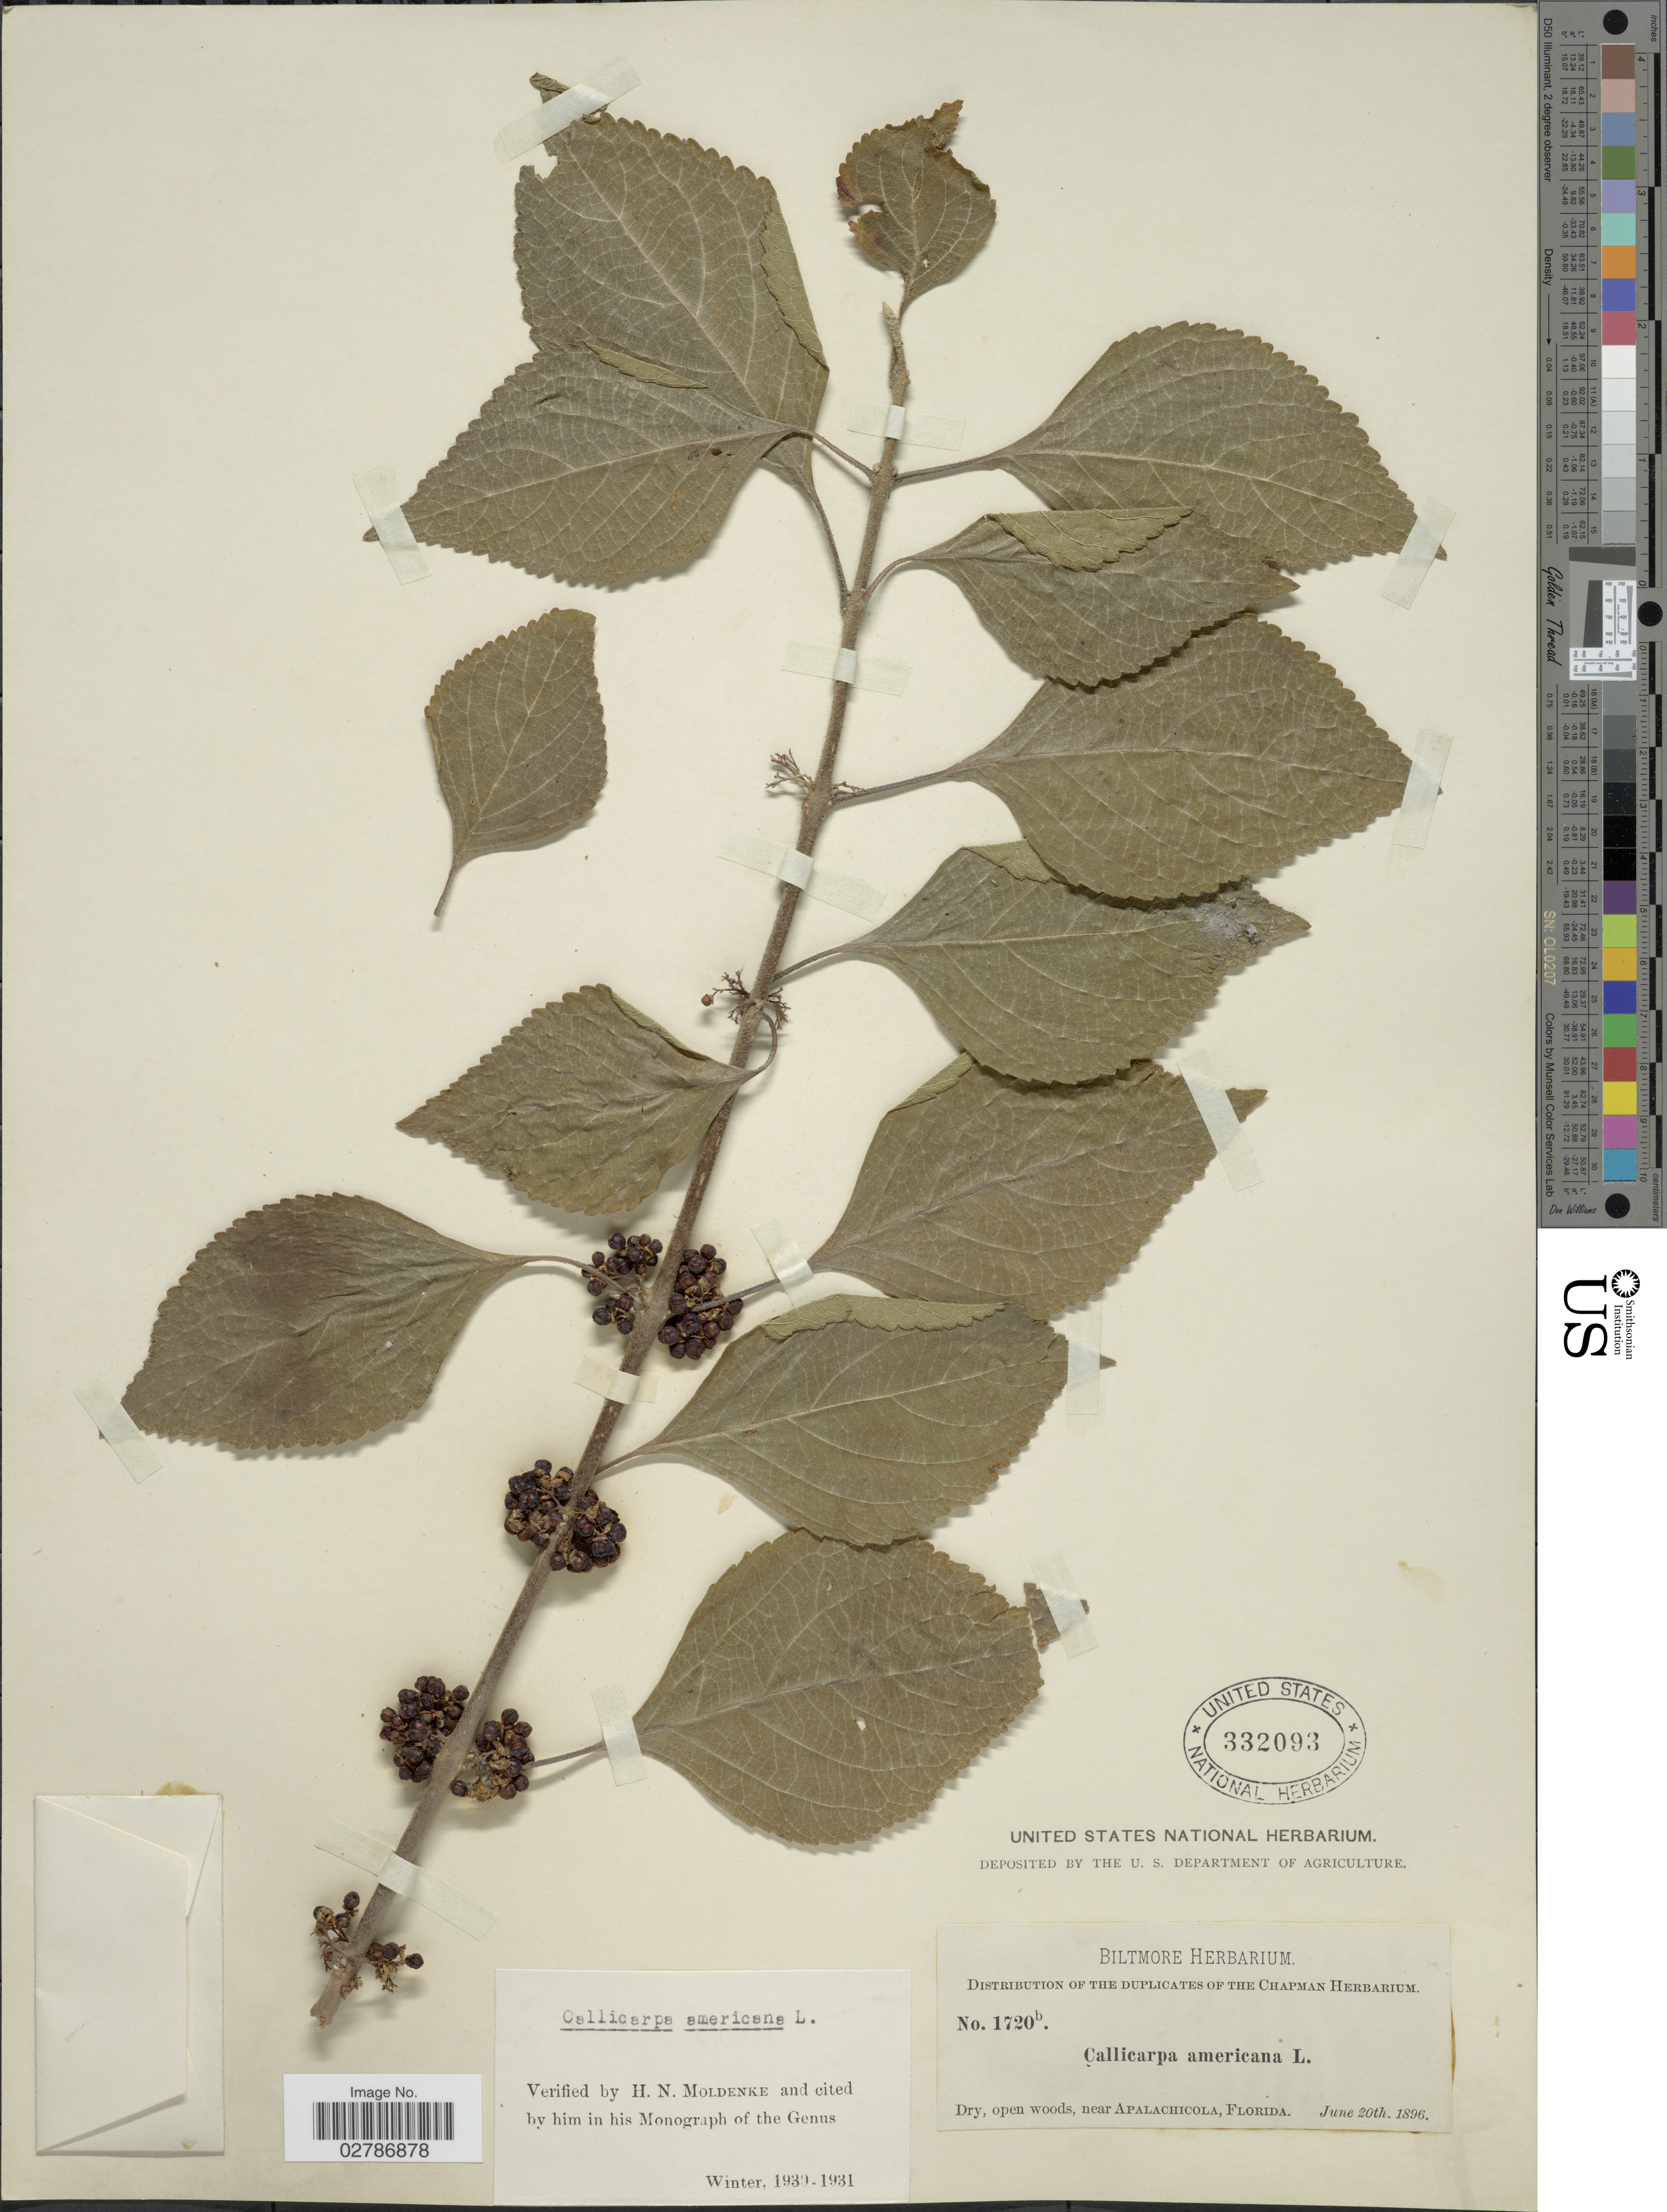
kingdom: Plantae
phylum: Tracheophyta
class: Magnoliopsida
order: Lamiales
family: Lamiaceae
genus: Callicarpa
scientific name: Callicarpa americana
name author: L.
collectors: ex herb. Biltmore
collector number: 1720b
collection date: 1896-06-20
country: United States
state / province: Florida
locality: Near Apalachicola.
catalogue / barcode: US 332093